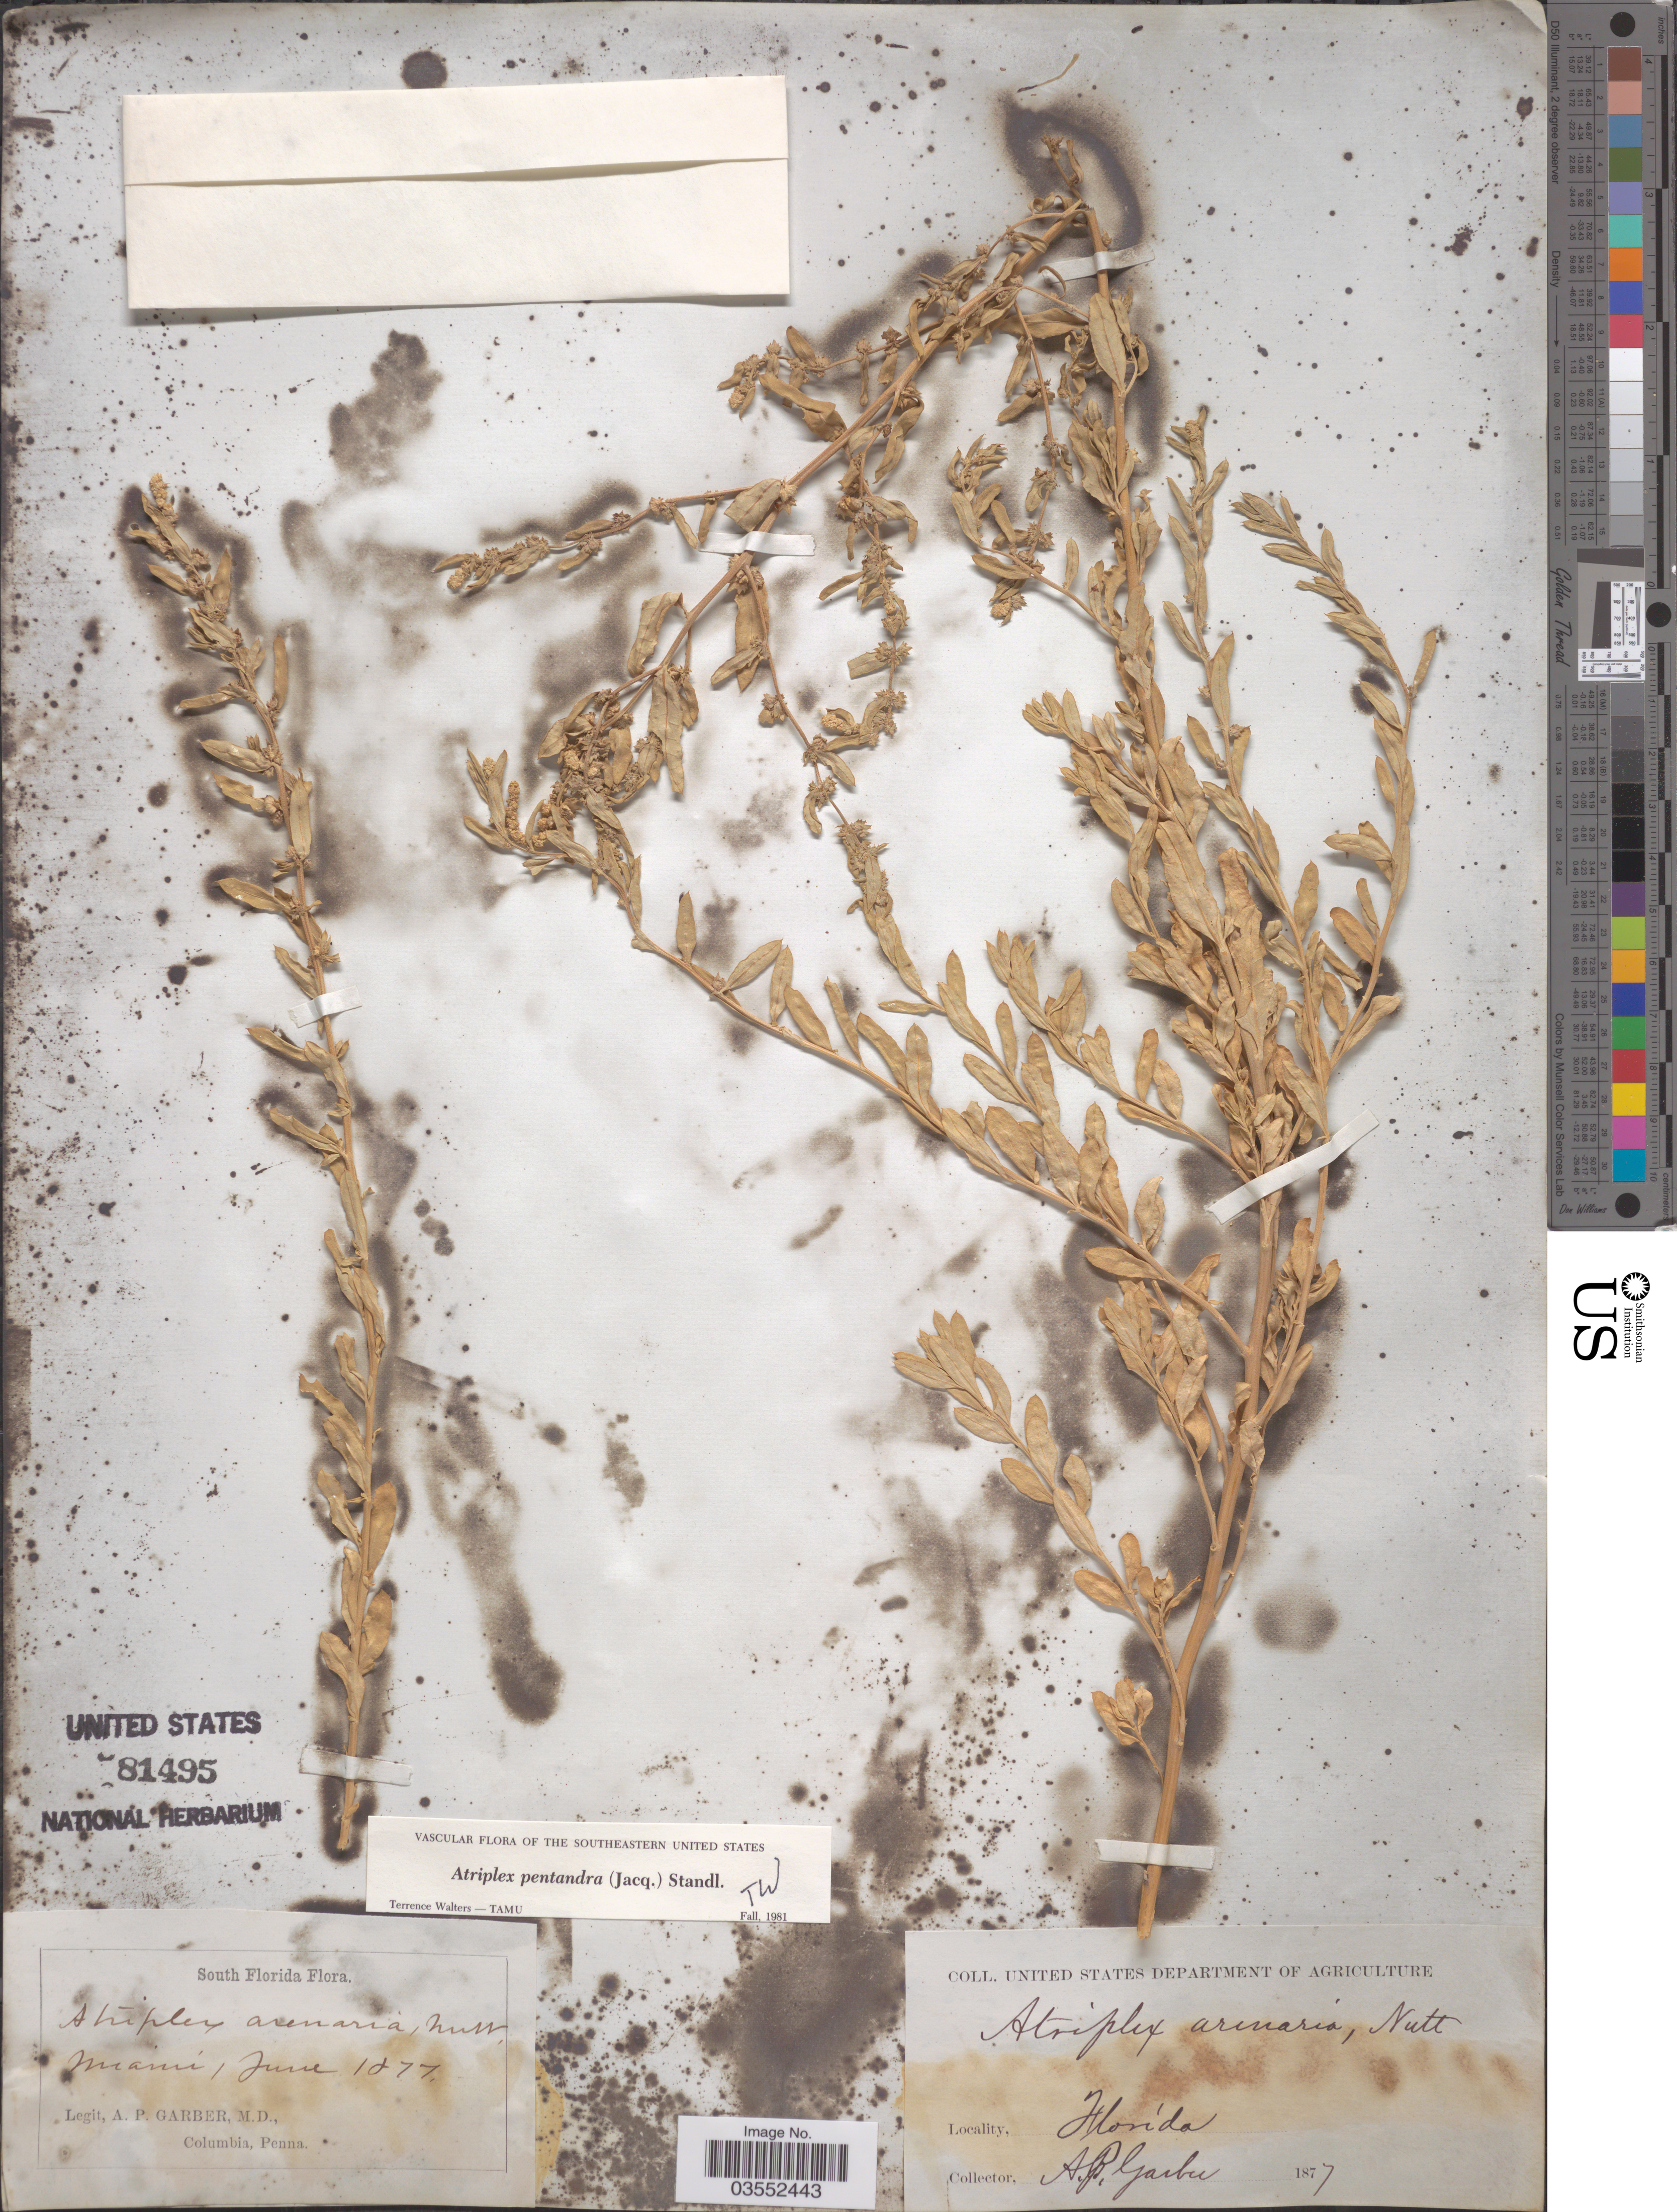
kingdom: Plantae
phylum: Tracheophyta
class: Magnoliopsida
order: Caryophyllales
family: Amaranthaceae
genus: Atriplex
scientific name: Atriplex pentandra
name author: (Jacq.) Standl.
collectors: A. P. Garber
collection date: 1877-06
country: United States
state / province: Florida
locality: South Florida. Miami.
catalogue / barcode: US 81495